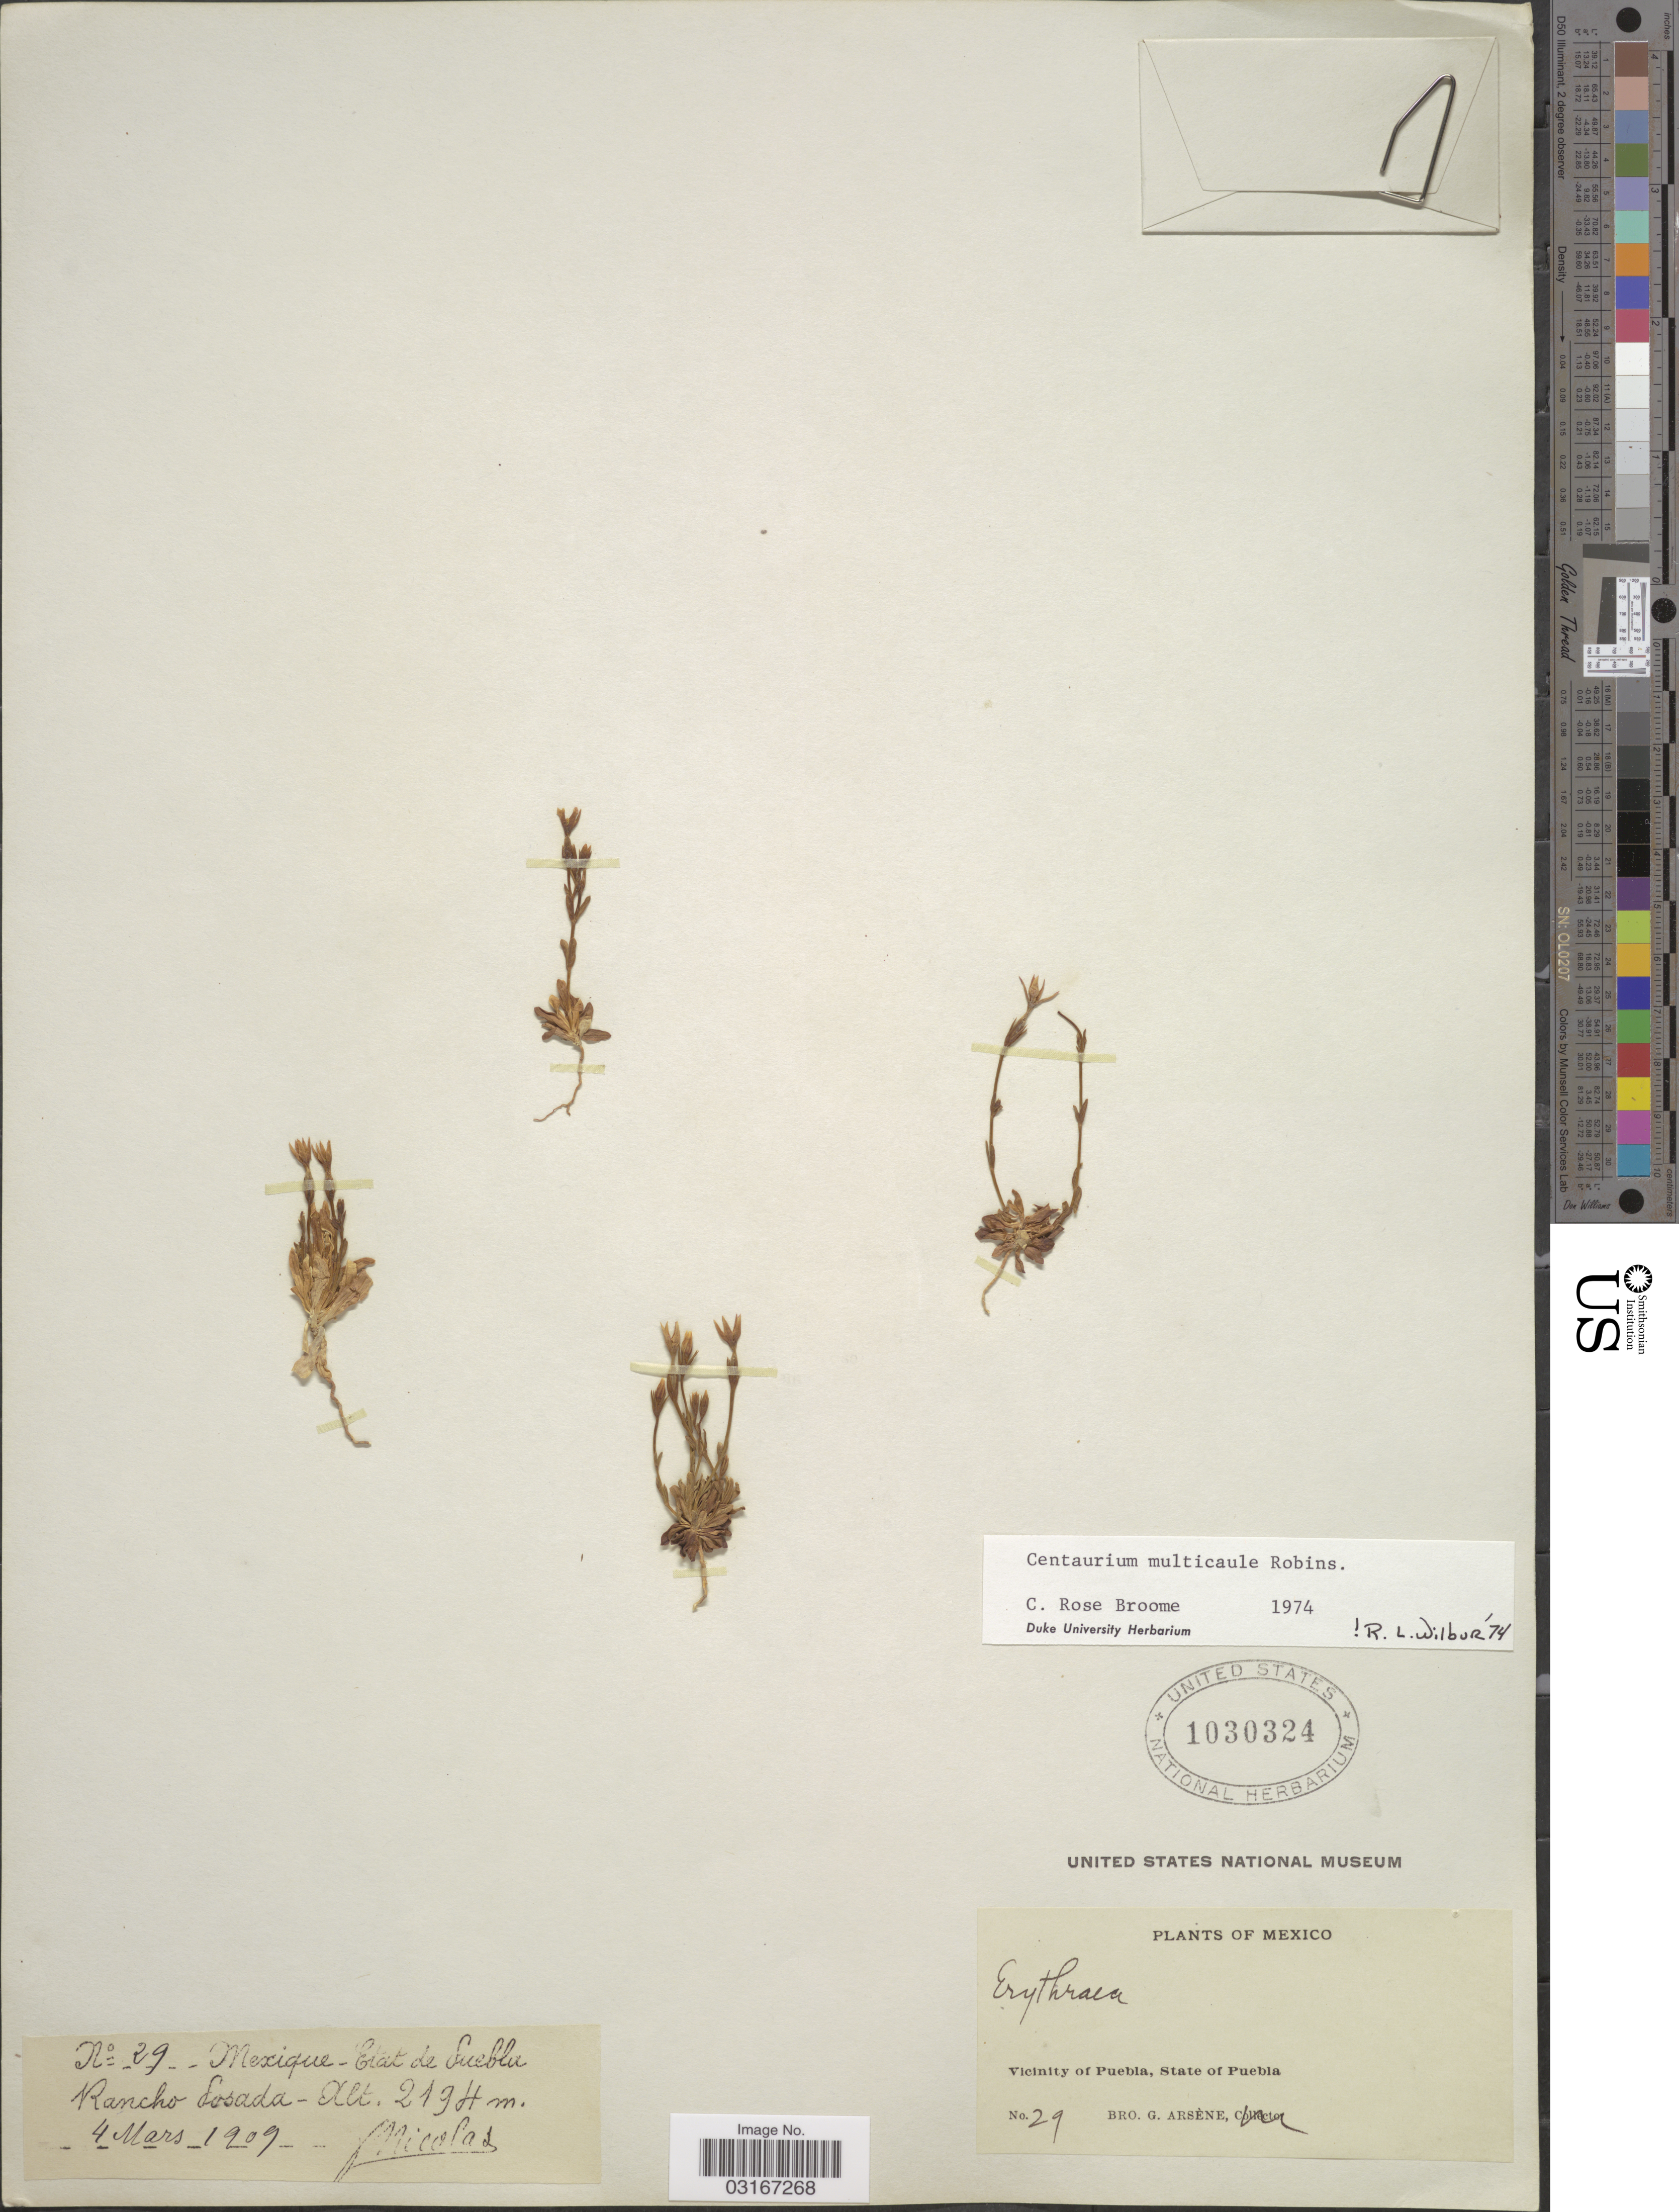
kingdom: Plantae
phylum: Tracheophyta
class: Magnoliopsida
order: Gentianales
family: Gentianaceae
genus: Centaurium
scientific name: Centaurium multicaule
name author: B.L. Rob.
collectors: Bro. G. Arsène & F. Nicolas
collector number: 29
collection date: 1909-03-04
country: Mexico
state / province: Puebla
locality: Rancho Posada, Vicinity of Puebla.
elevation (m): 2194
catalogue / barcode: US 1030324